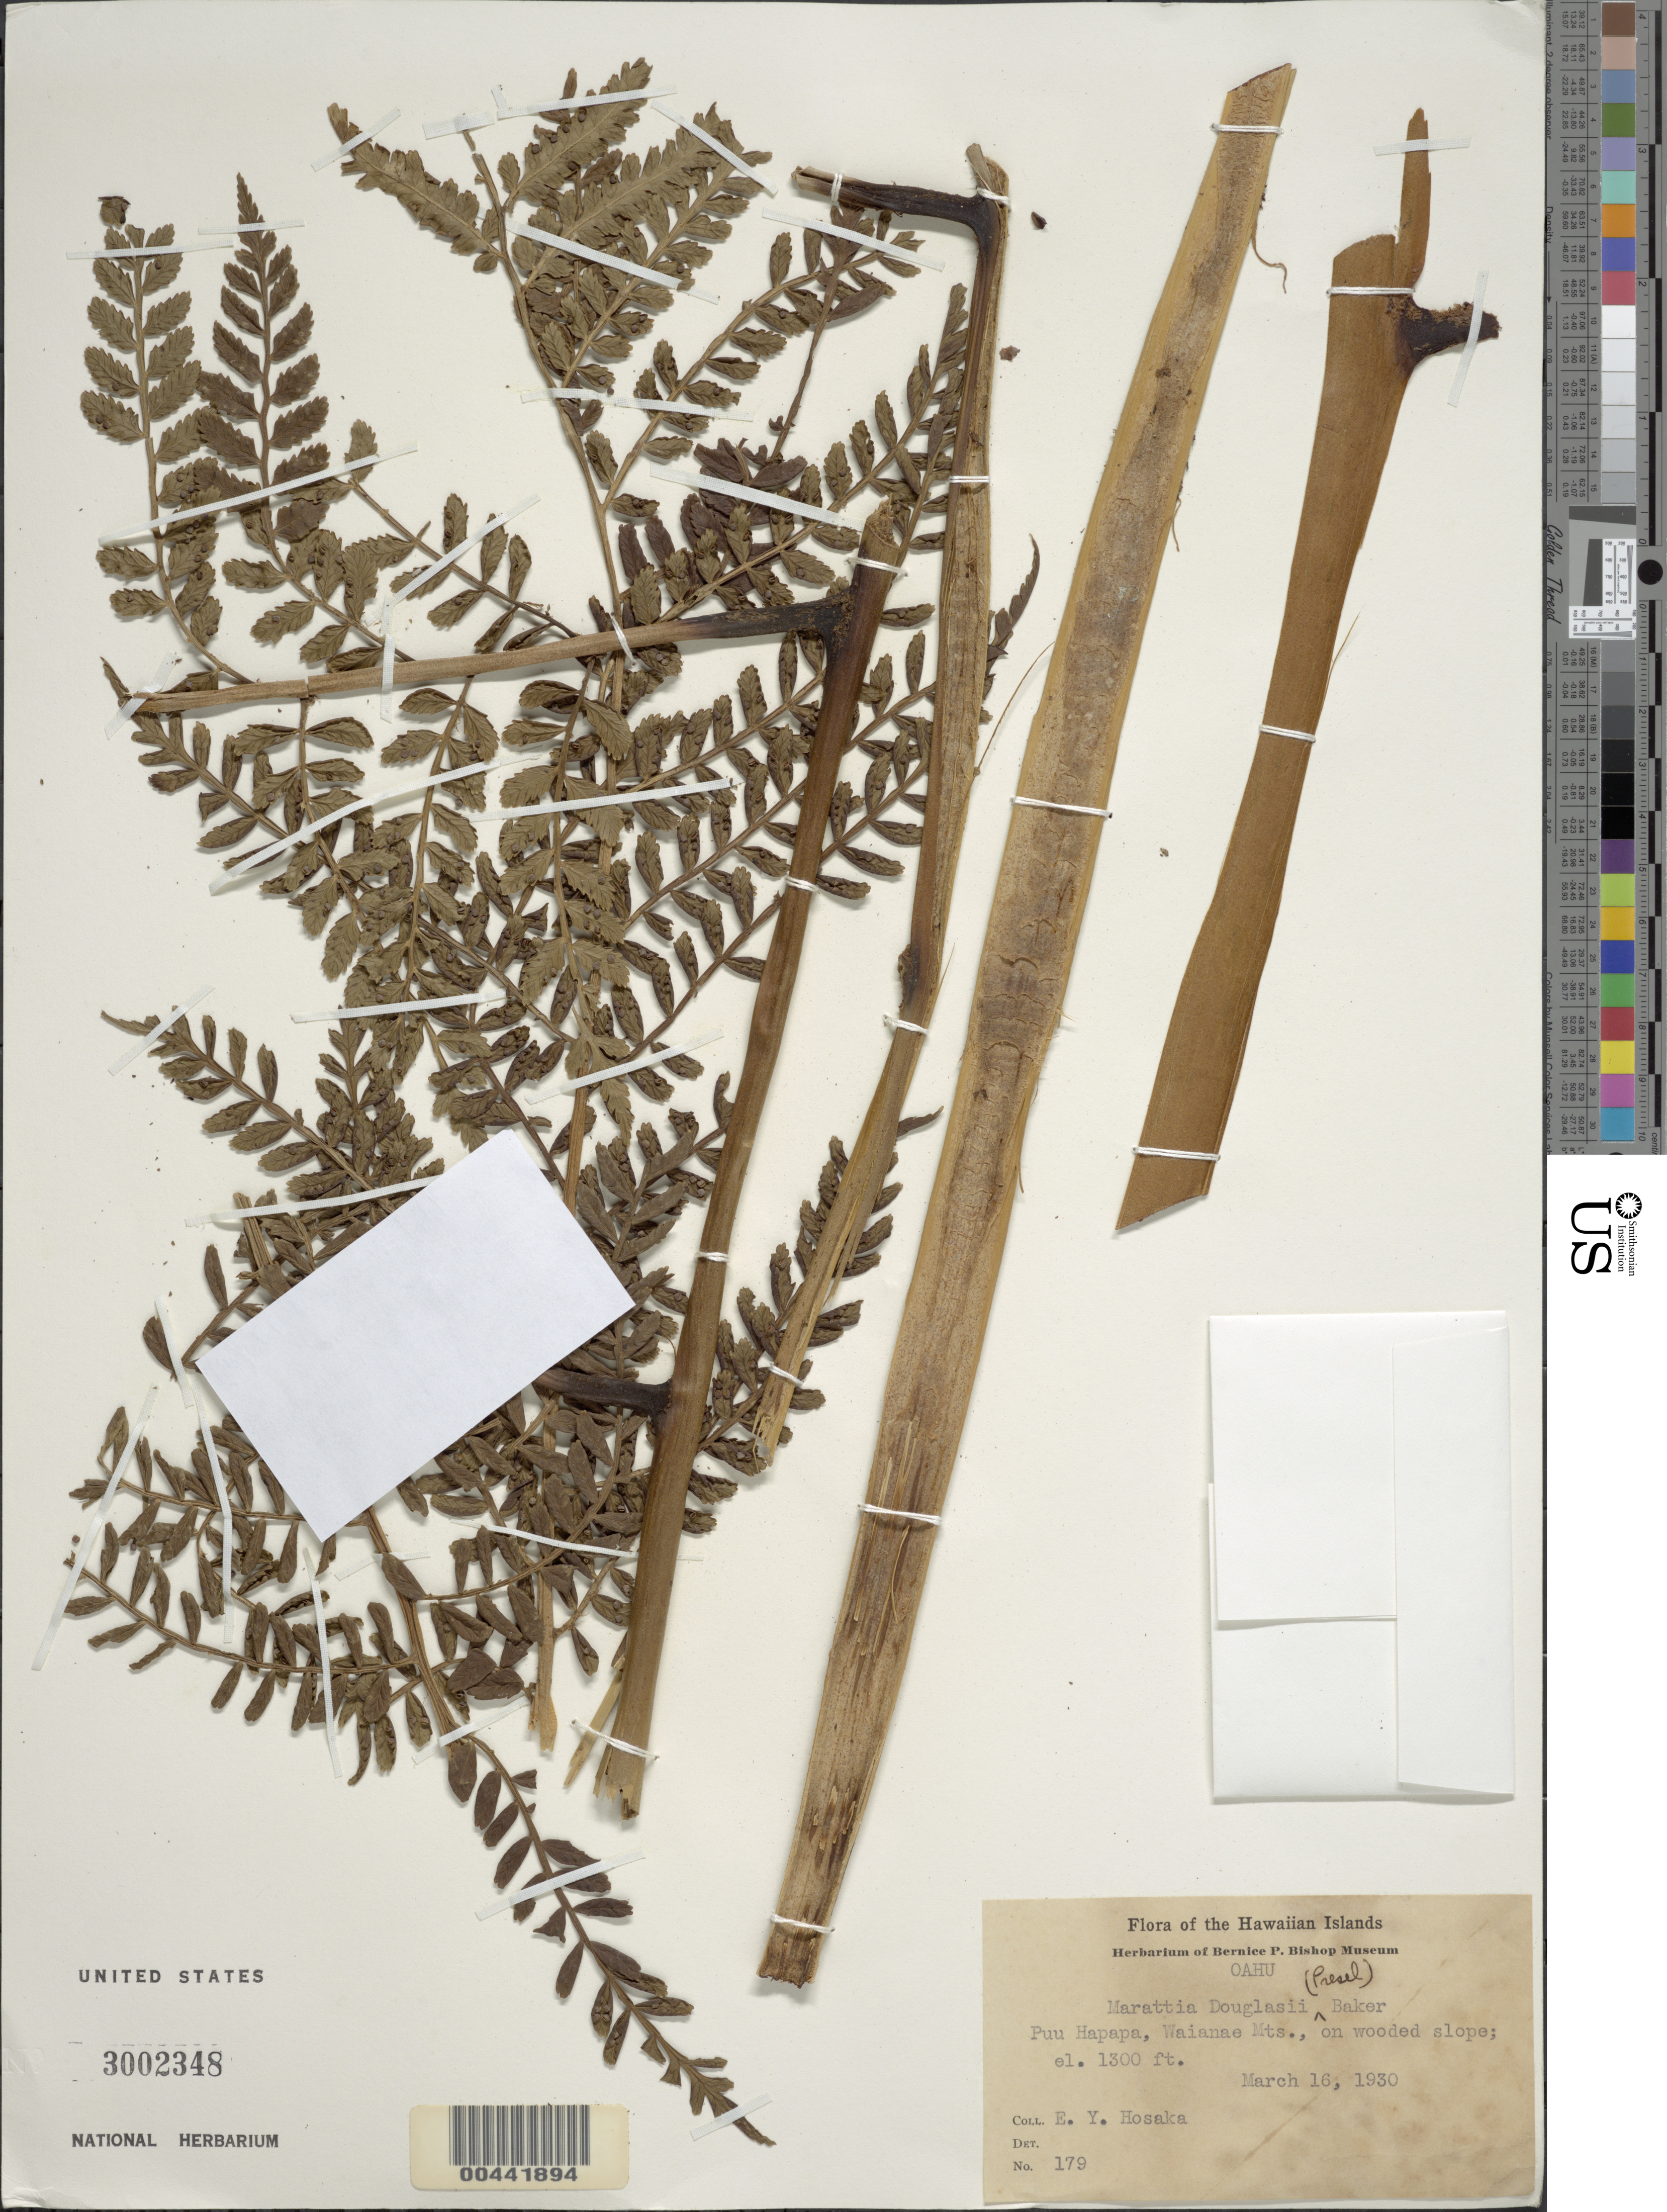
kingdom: Plantae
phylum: Tracheophyta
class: Polypodiopsida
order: Marattiales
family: Marattiaceae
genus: Marattia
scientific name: Marattia douglasii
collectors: E. Y. Hosaka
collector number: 179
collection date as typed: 16 Mar 1930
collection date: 1930-03-16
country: United States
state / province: Hawaii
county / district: Honolulu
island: Oahu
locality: Puu Hapapa, Waianae Mts.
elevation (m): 396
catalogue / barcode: US 3002348